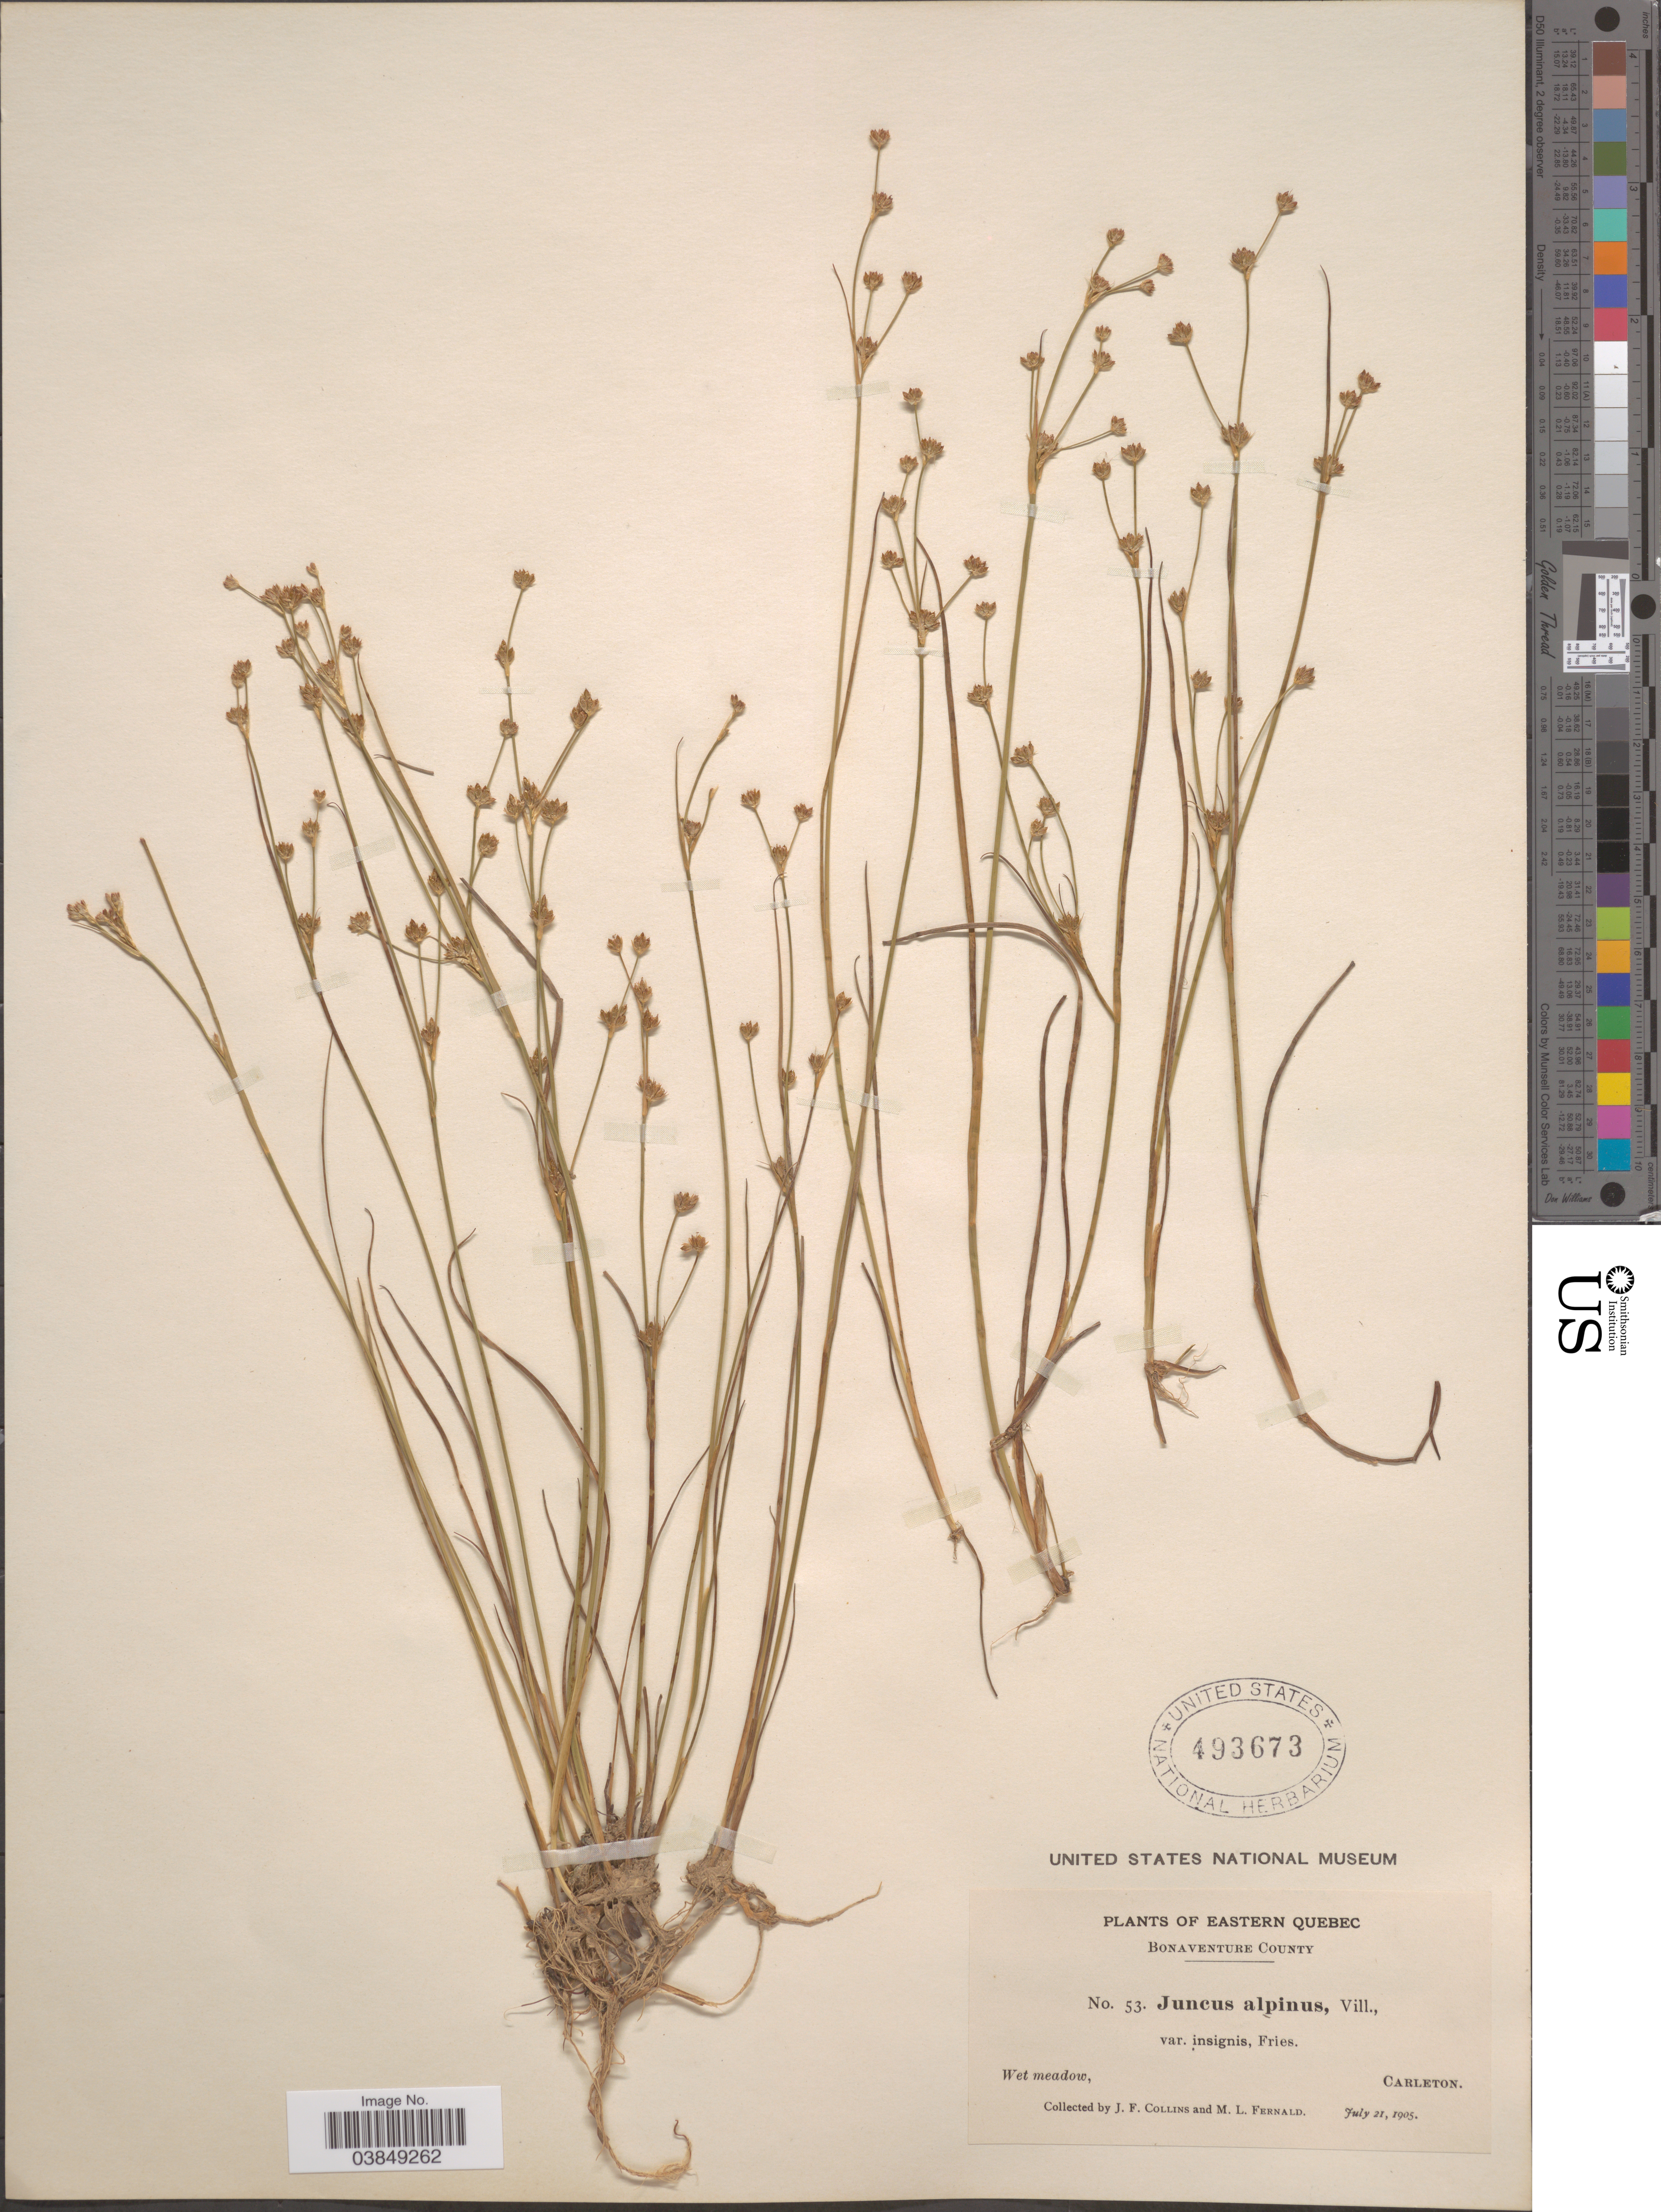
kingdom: Plantae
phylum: Tracheophyta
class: Liliopsida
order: Poales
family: Juncaceae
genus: Juncus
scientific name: Juncus rariflorus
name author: Hartm.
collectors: J. Collins & M. L. Fernald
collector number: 53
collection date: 1905-07-21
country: Canada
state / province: Quebec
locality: Eastern Quebec. Bonaventure County. Carleton.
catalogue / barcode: US 493673